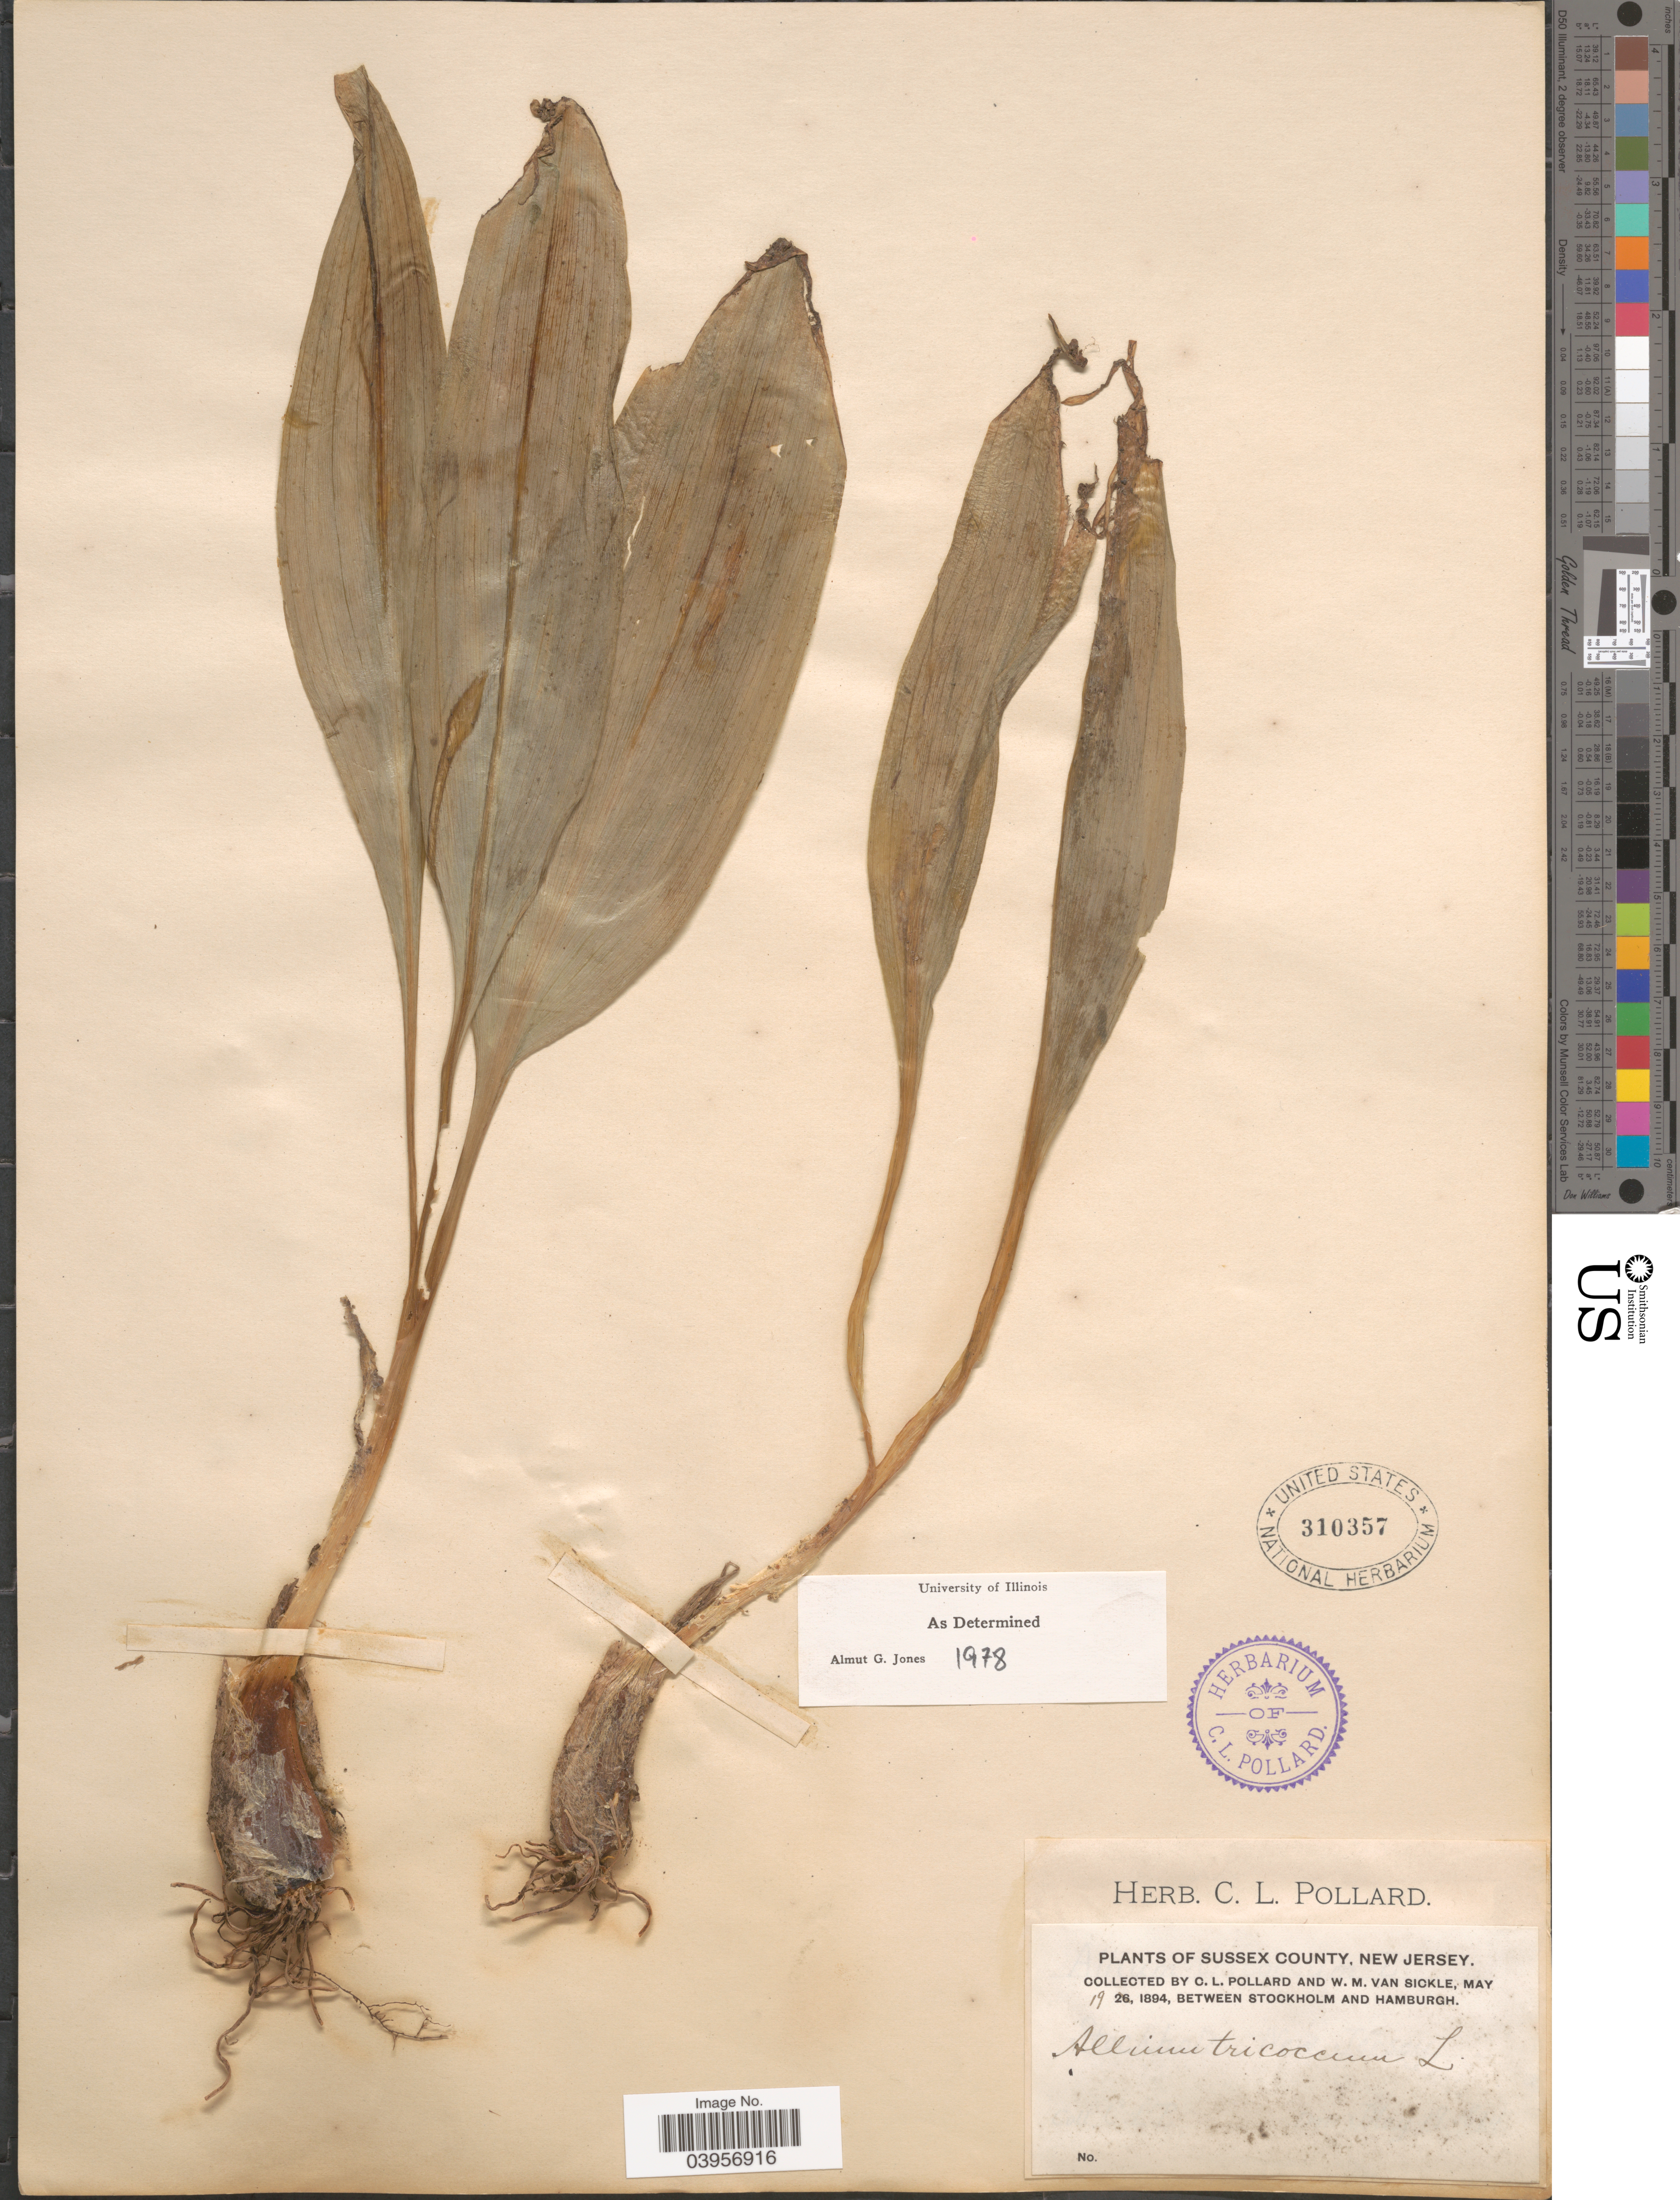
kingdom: Plantae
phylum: Tracheophyta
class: Liliopsida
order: Asparagales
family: Amaryllidaceae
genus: Allium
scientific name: Allium tricoccum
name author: Aiton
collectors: C. L. Pollard & W. M. Van Sickle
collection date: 1894-05-19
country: United States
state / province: New Jersey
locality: Sussex County. Between Stockholm and Hamburgh.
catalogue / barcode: US 310357